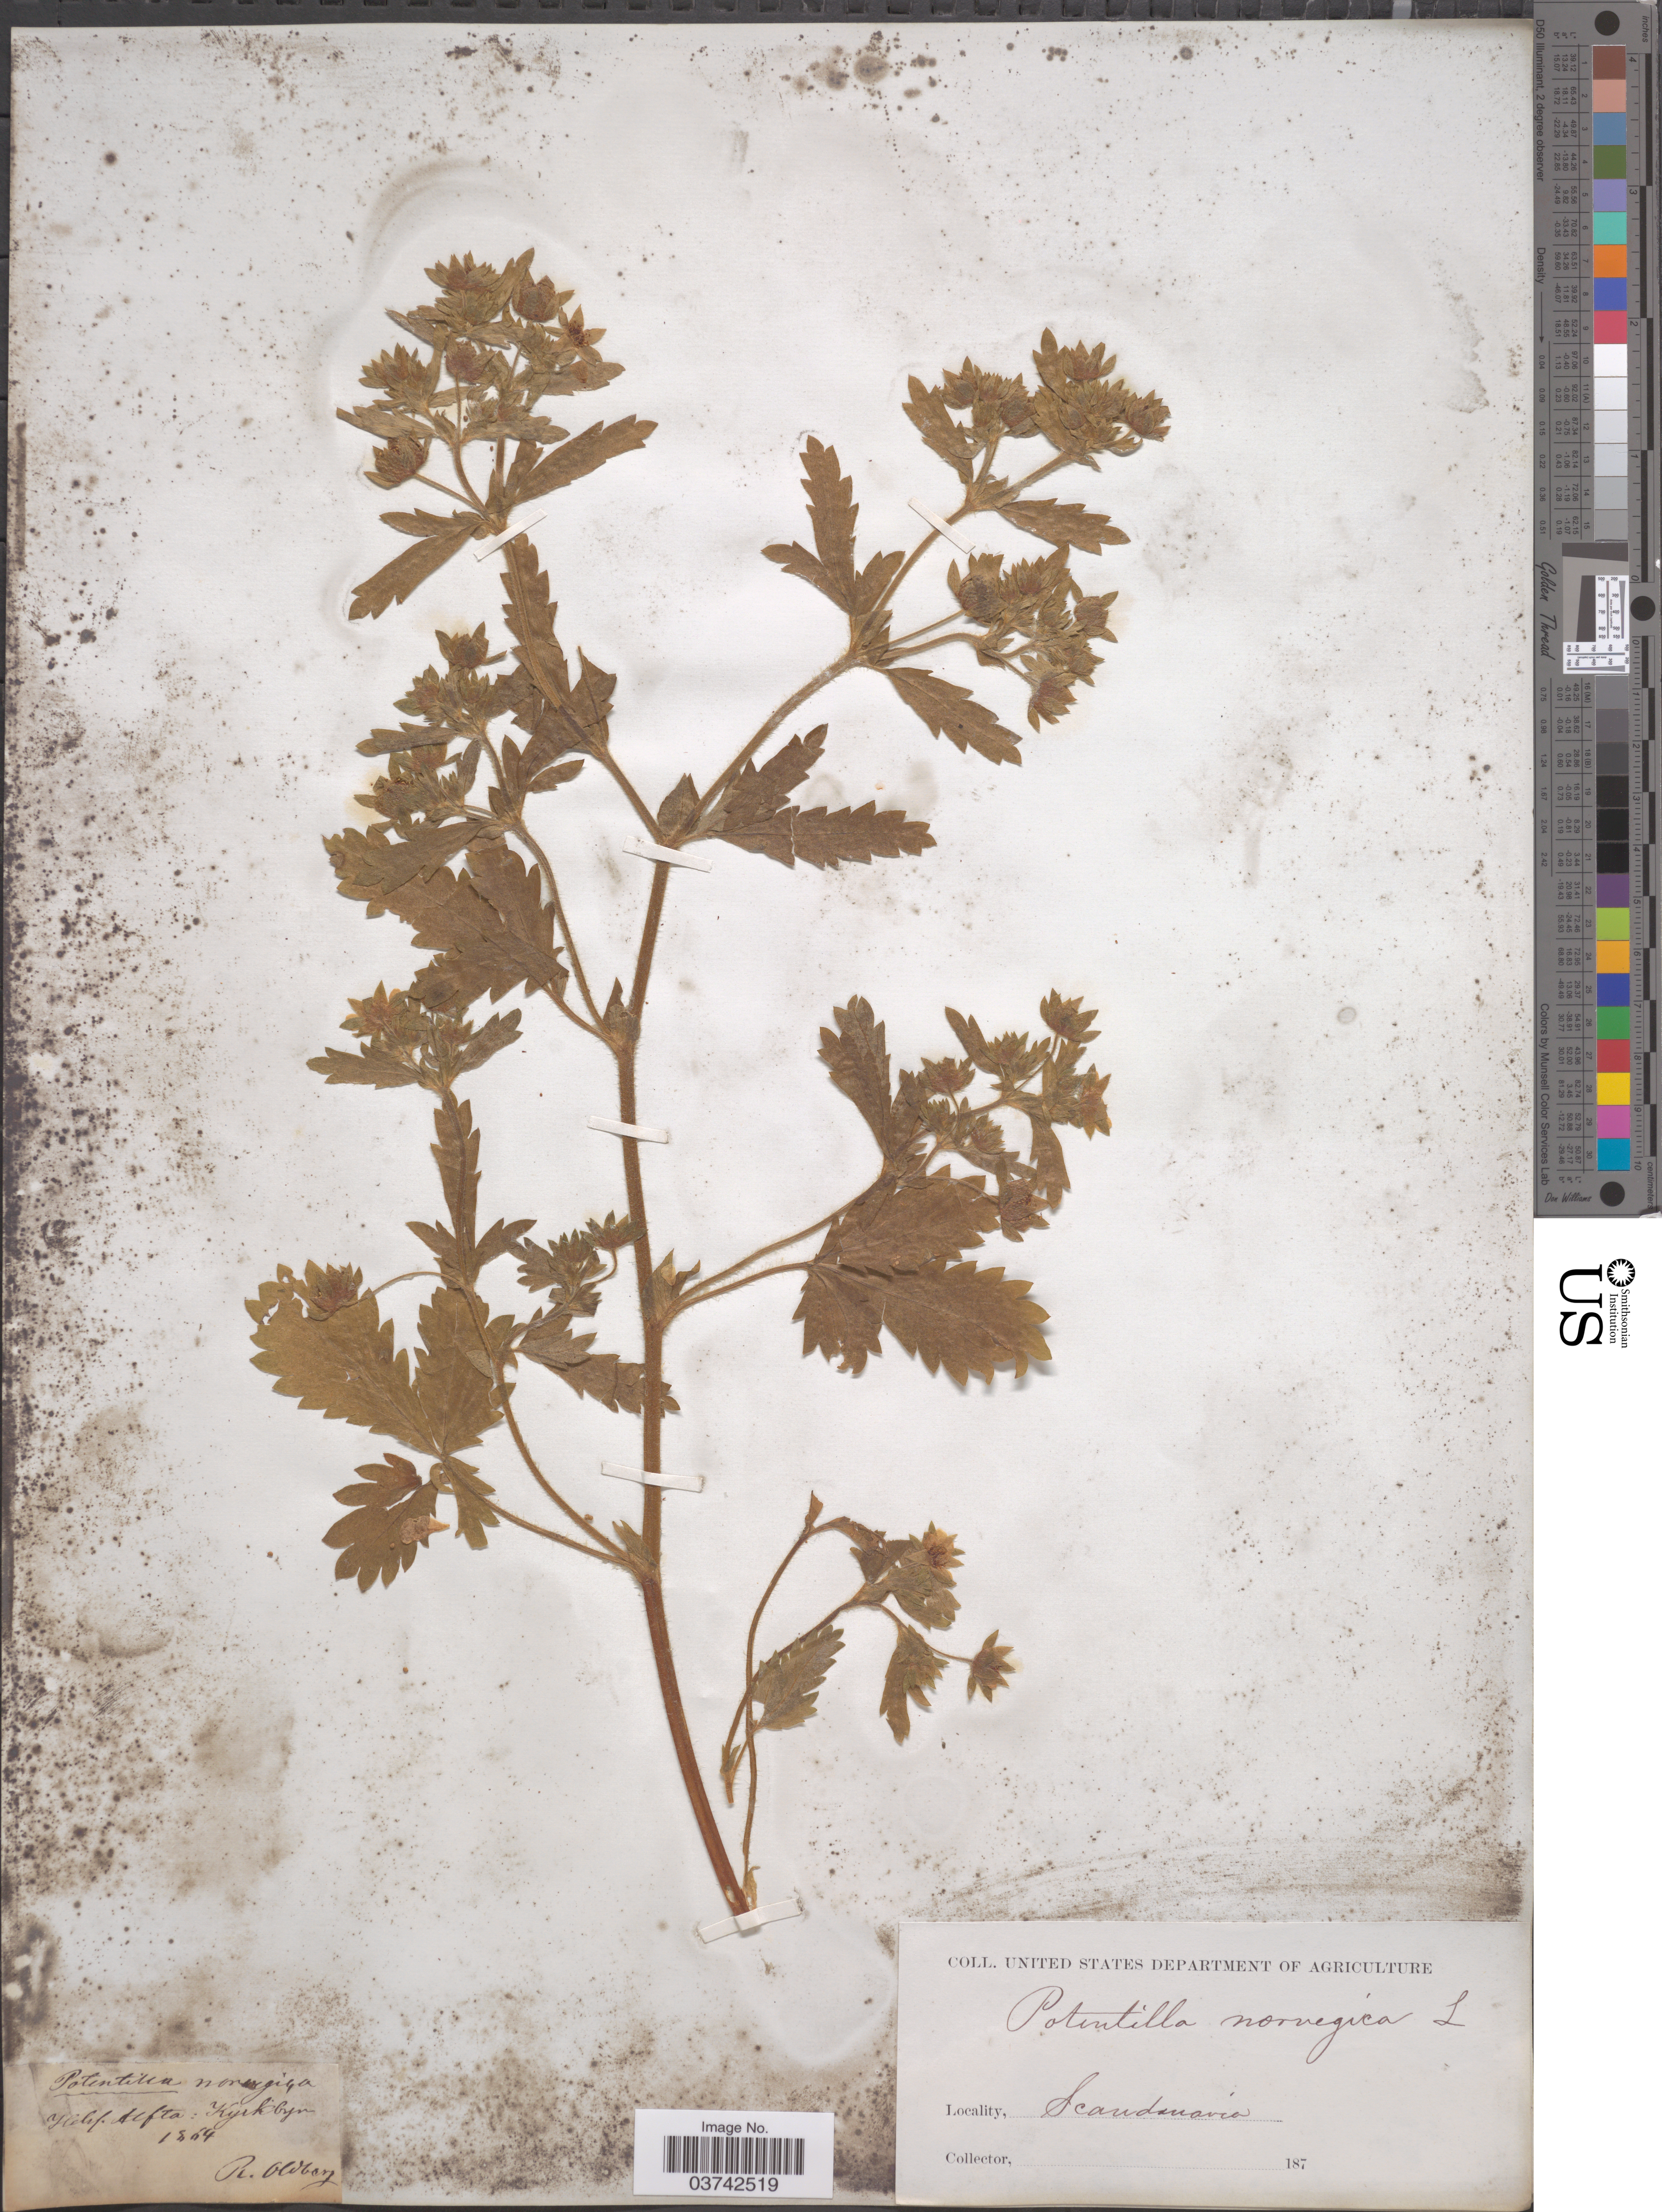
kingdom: Plantae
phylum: Tracheophyta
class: Magnoliopsida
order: Rosales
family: Rosaceae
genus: Potentilla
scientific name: Potentilla norvegica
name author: L.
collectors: R. Oldberg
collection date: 1864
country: Sweden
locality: Scandanavia. Helsl. Alfta: Kyrkbyn.